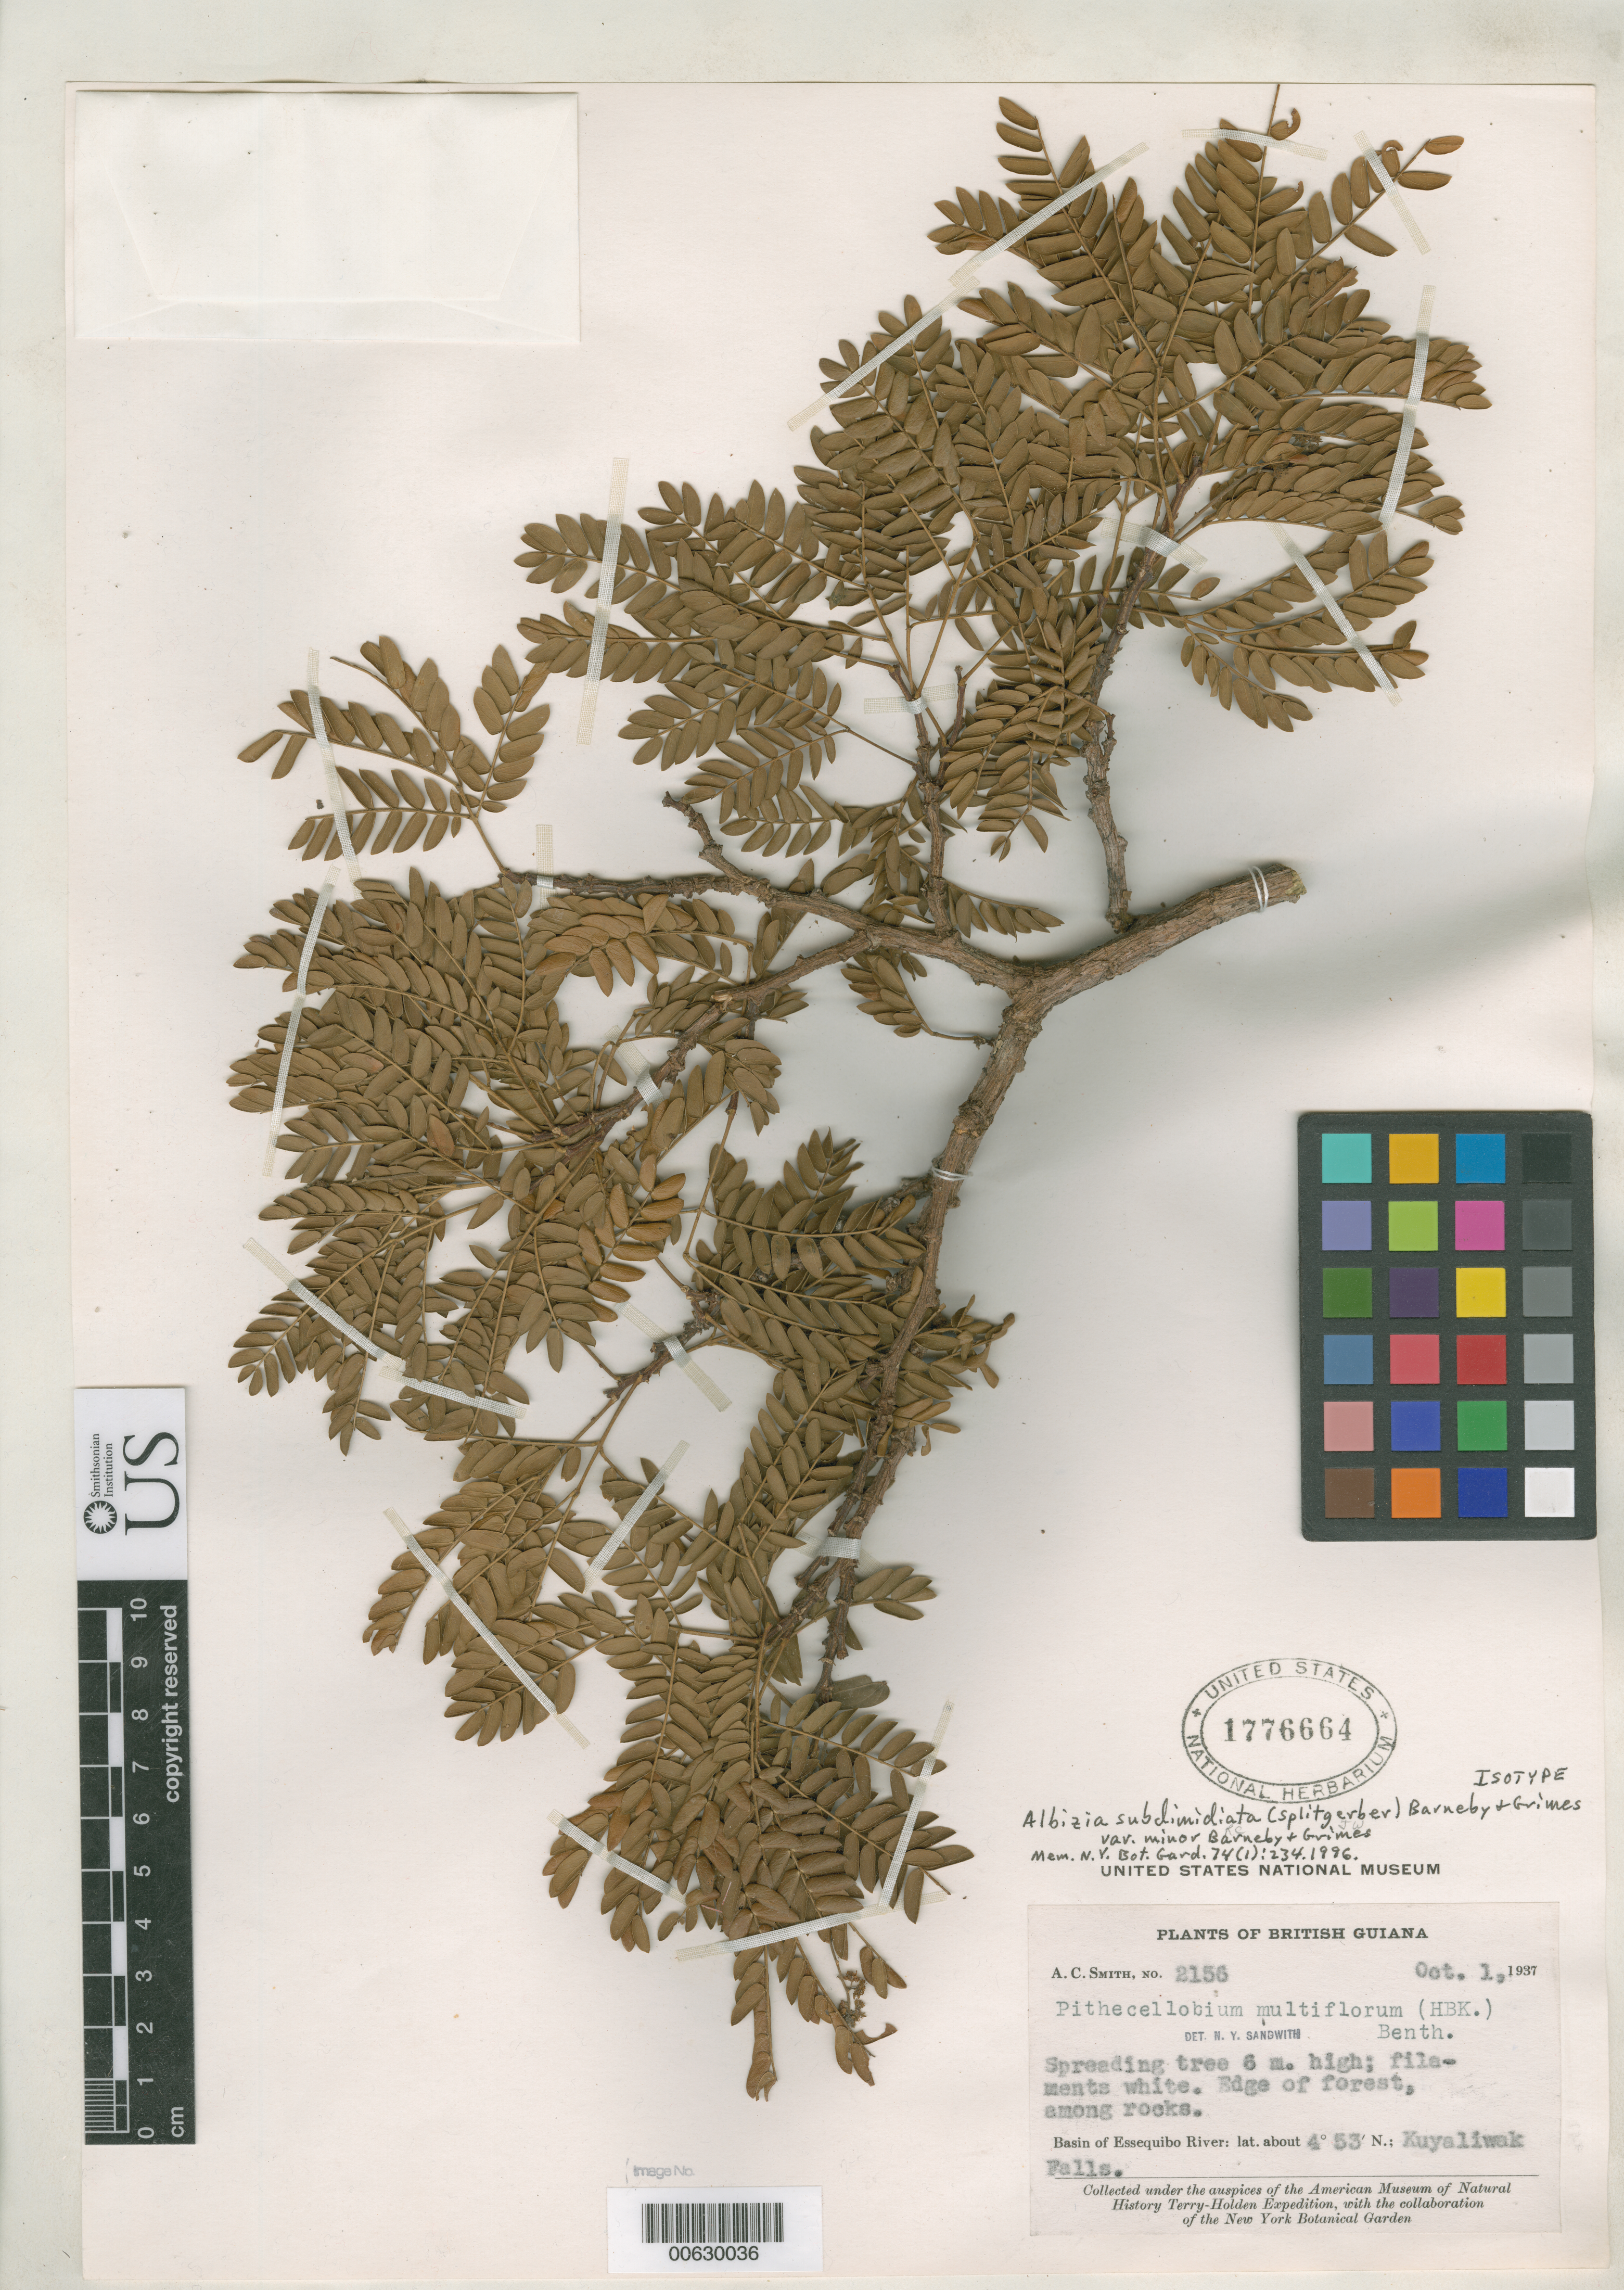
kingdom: Plantae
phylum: Tracheophyta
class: Magnoliopsida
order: Fabales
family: Fabaceae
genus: Albizia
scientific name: Albizia subdimidiata var. minor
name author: Barneby & J.W. Grimes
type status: Isotype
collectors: A. C. Smith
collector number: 2156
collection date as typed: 01 Oct 1937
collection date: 1937-10-01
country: Guyana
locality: Kuyaliwak, basin of Essequibo River (lat/long recorded as: lat=04:53:0:N long=:::W)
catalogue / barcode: US 1776664